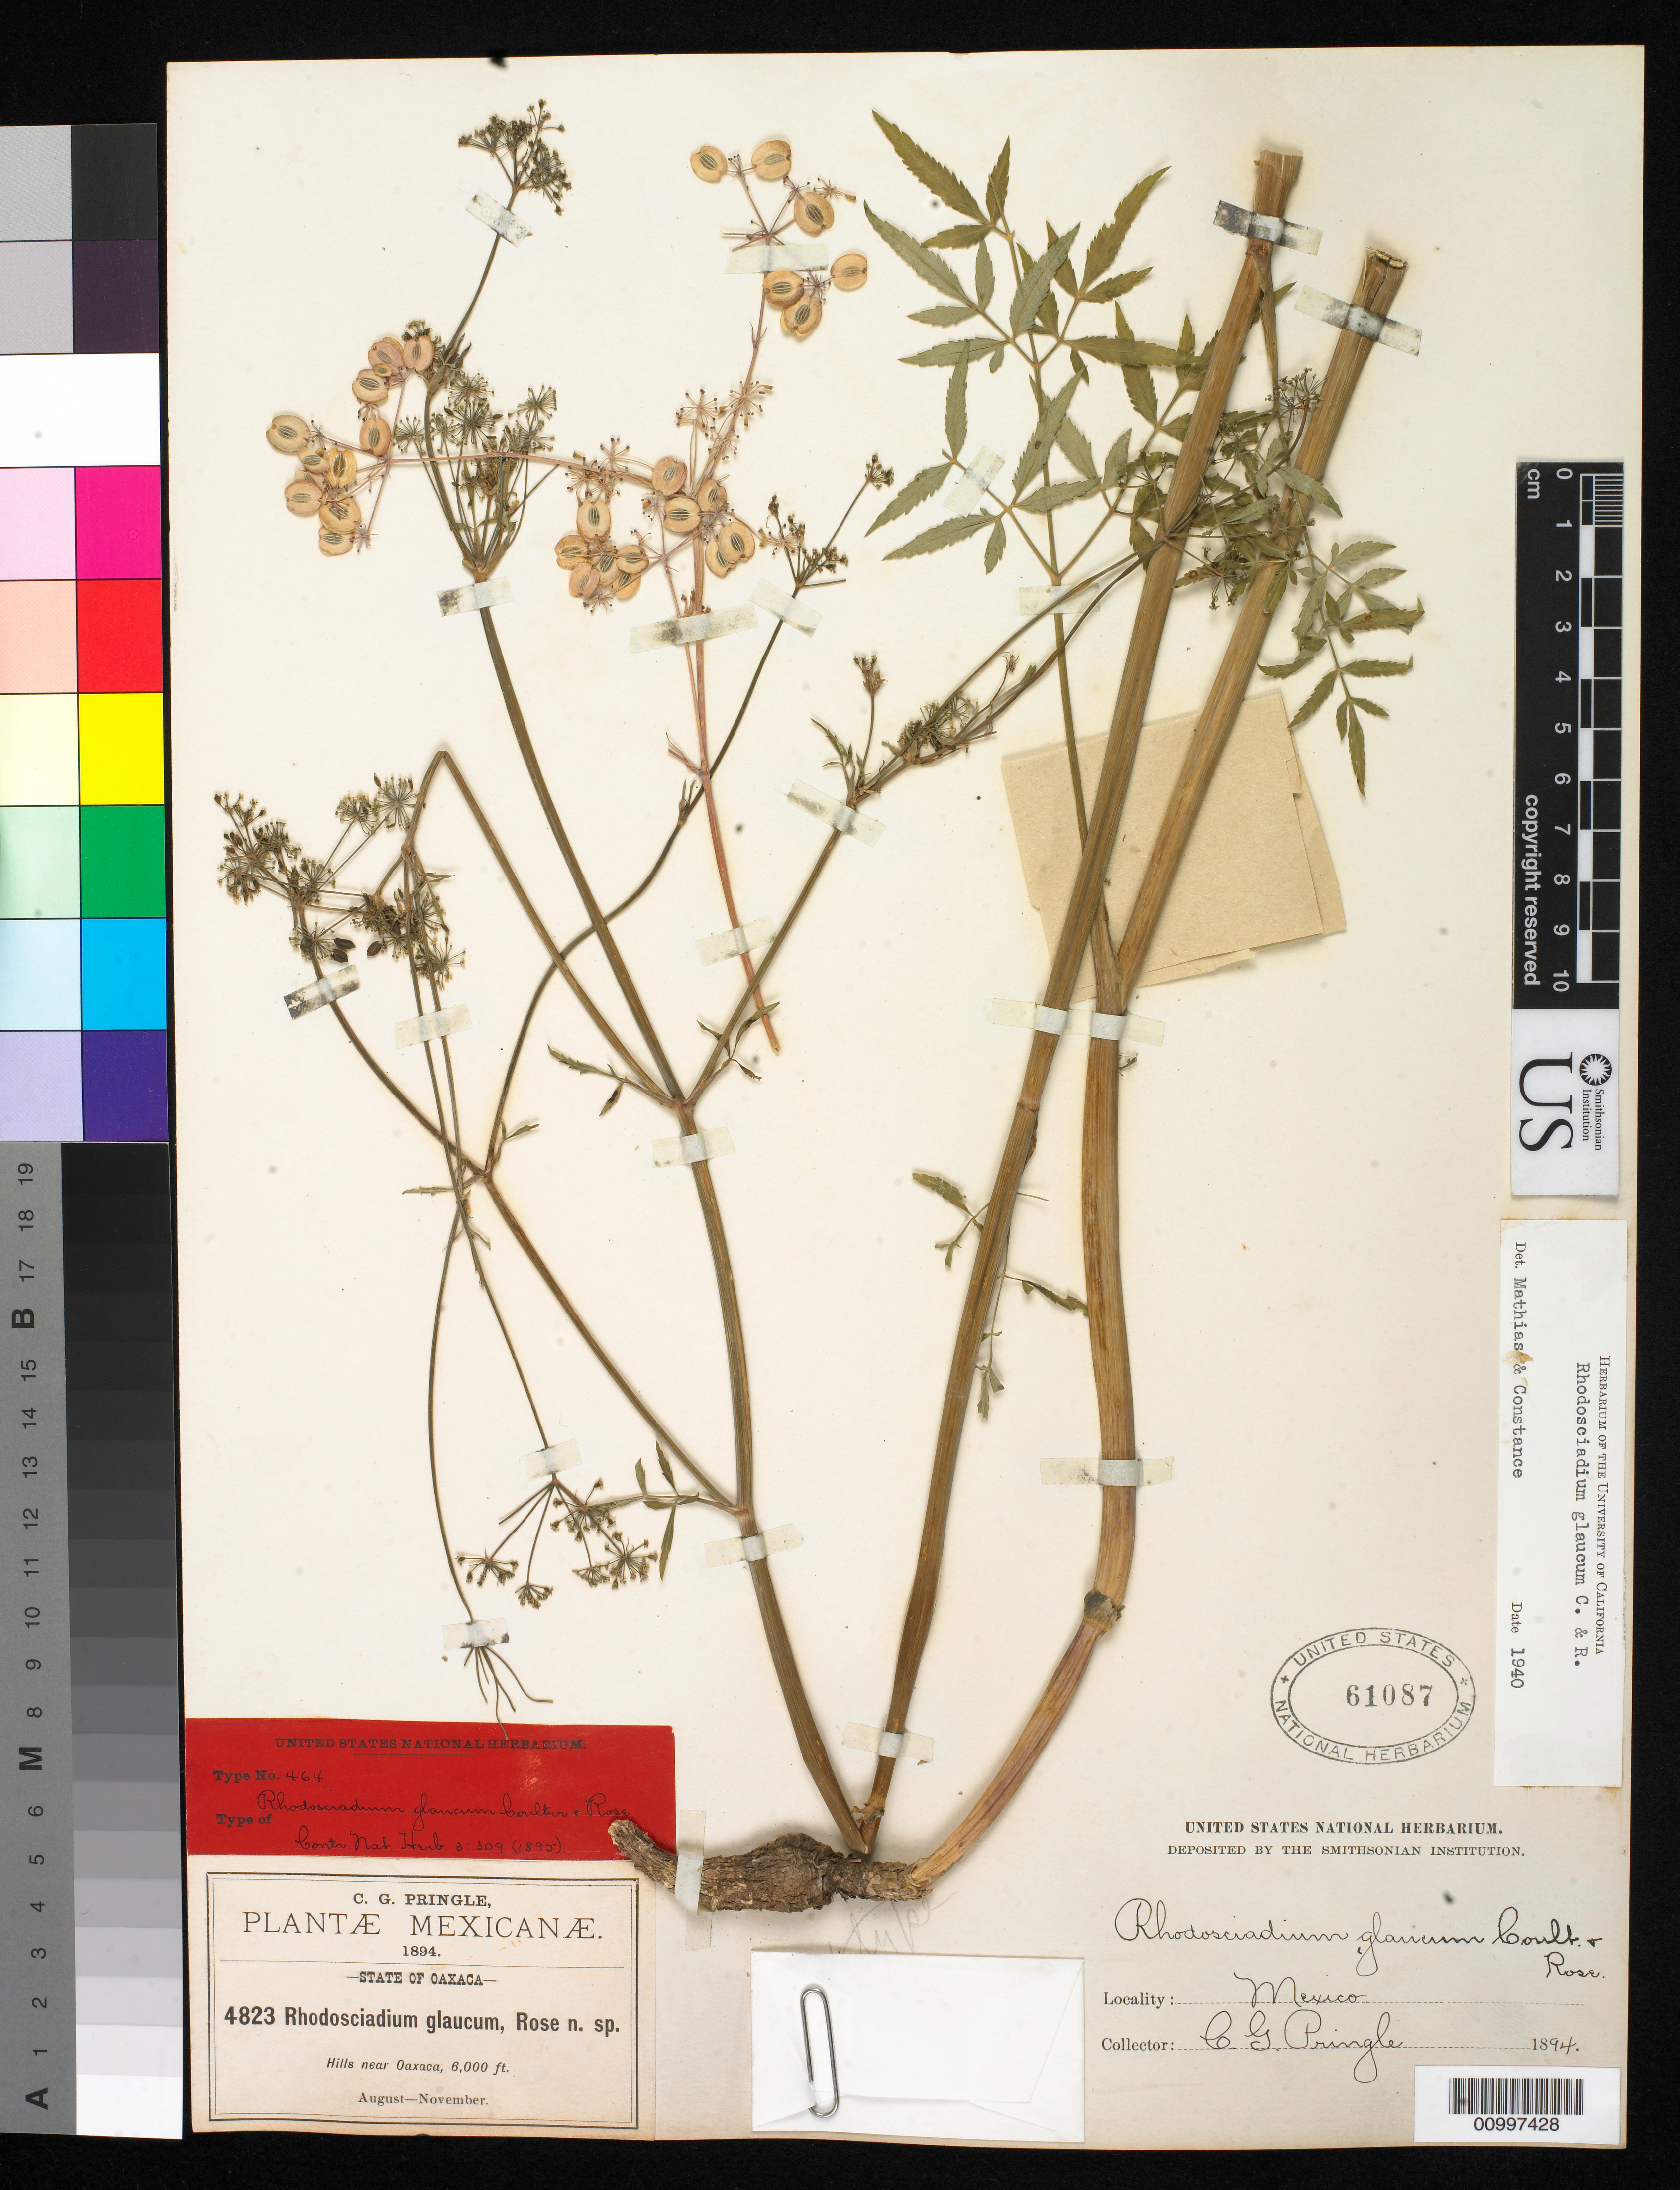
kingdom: Plantae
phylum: Tracheophyta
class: Magnoliopsida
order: Apiales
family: Apiaceae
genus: Rhodosciadium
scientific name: Rhodosciadium glaucum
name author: J.M. Coult. & Rose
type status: Syntype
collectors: C. G. Pringle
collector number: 4823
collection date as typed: Aug 1894 to -- Nov 1894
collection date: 1894-08/1894-11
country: Mexico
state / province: Oaxaca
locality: Hills near Oaxaca.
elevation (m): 1829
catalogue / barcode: US 61087